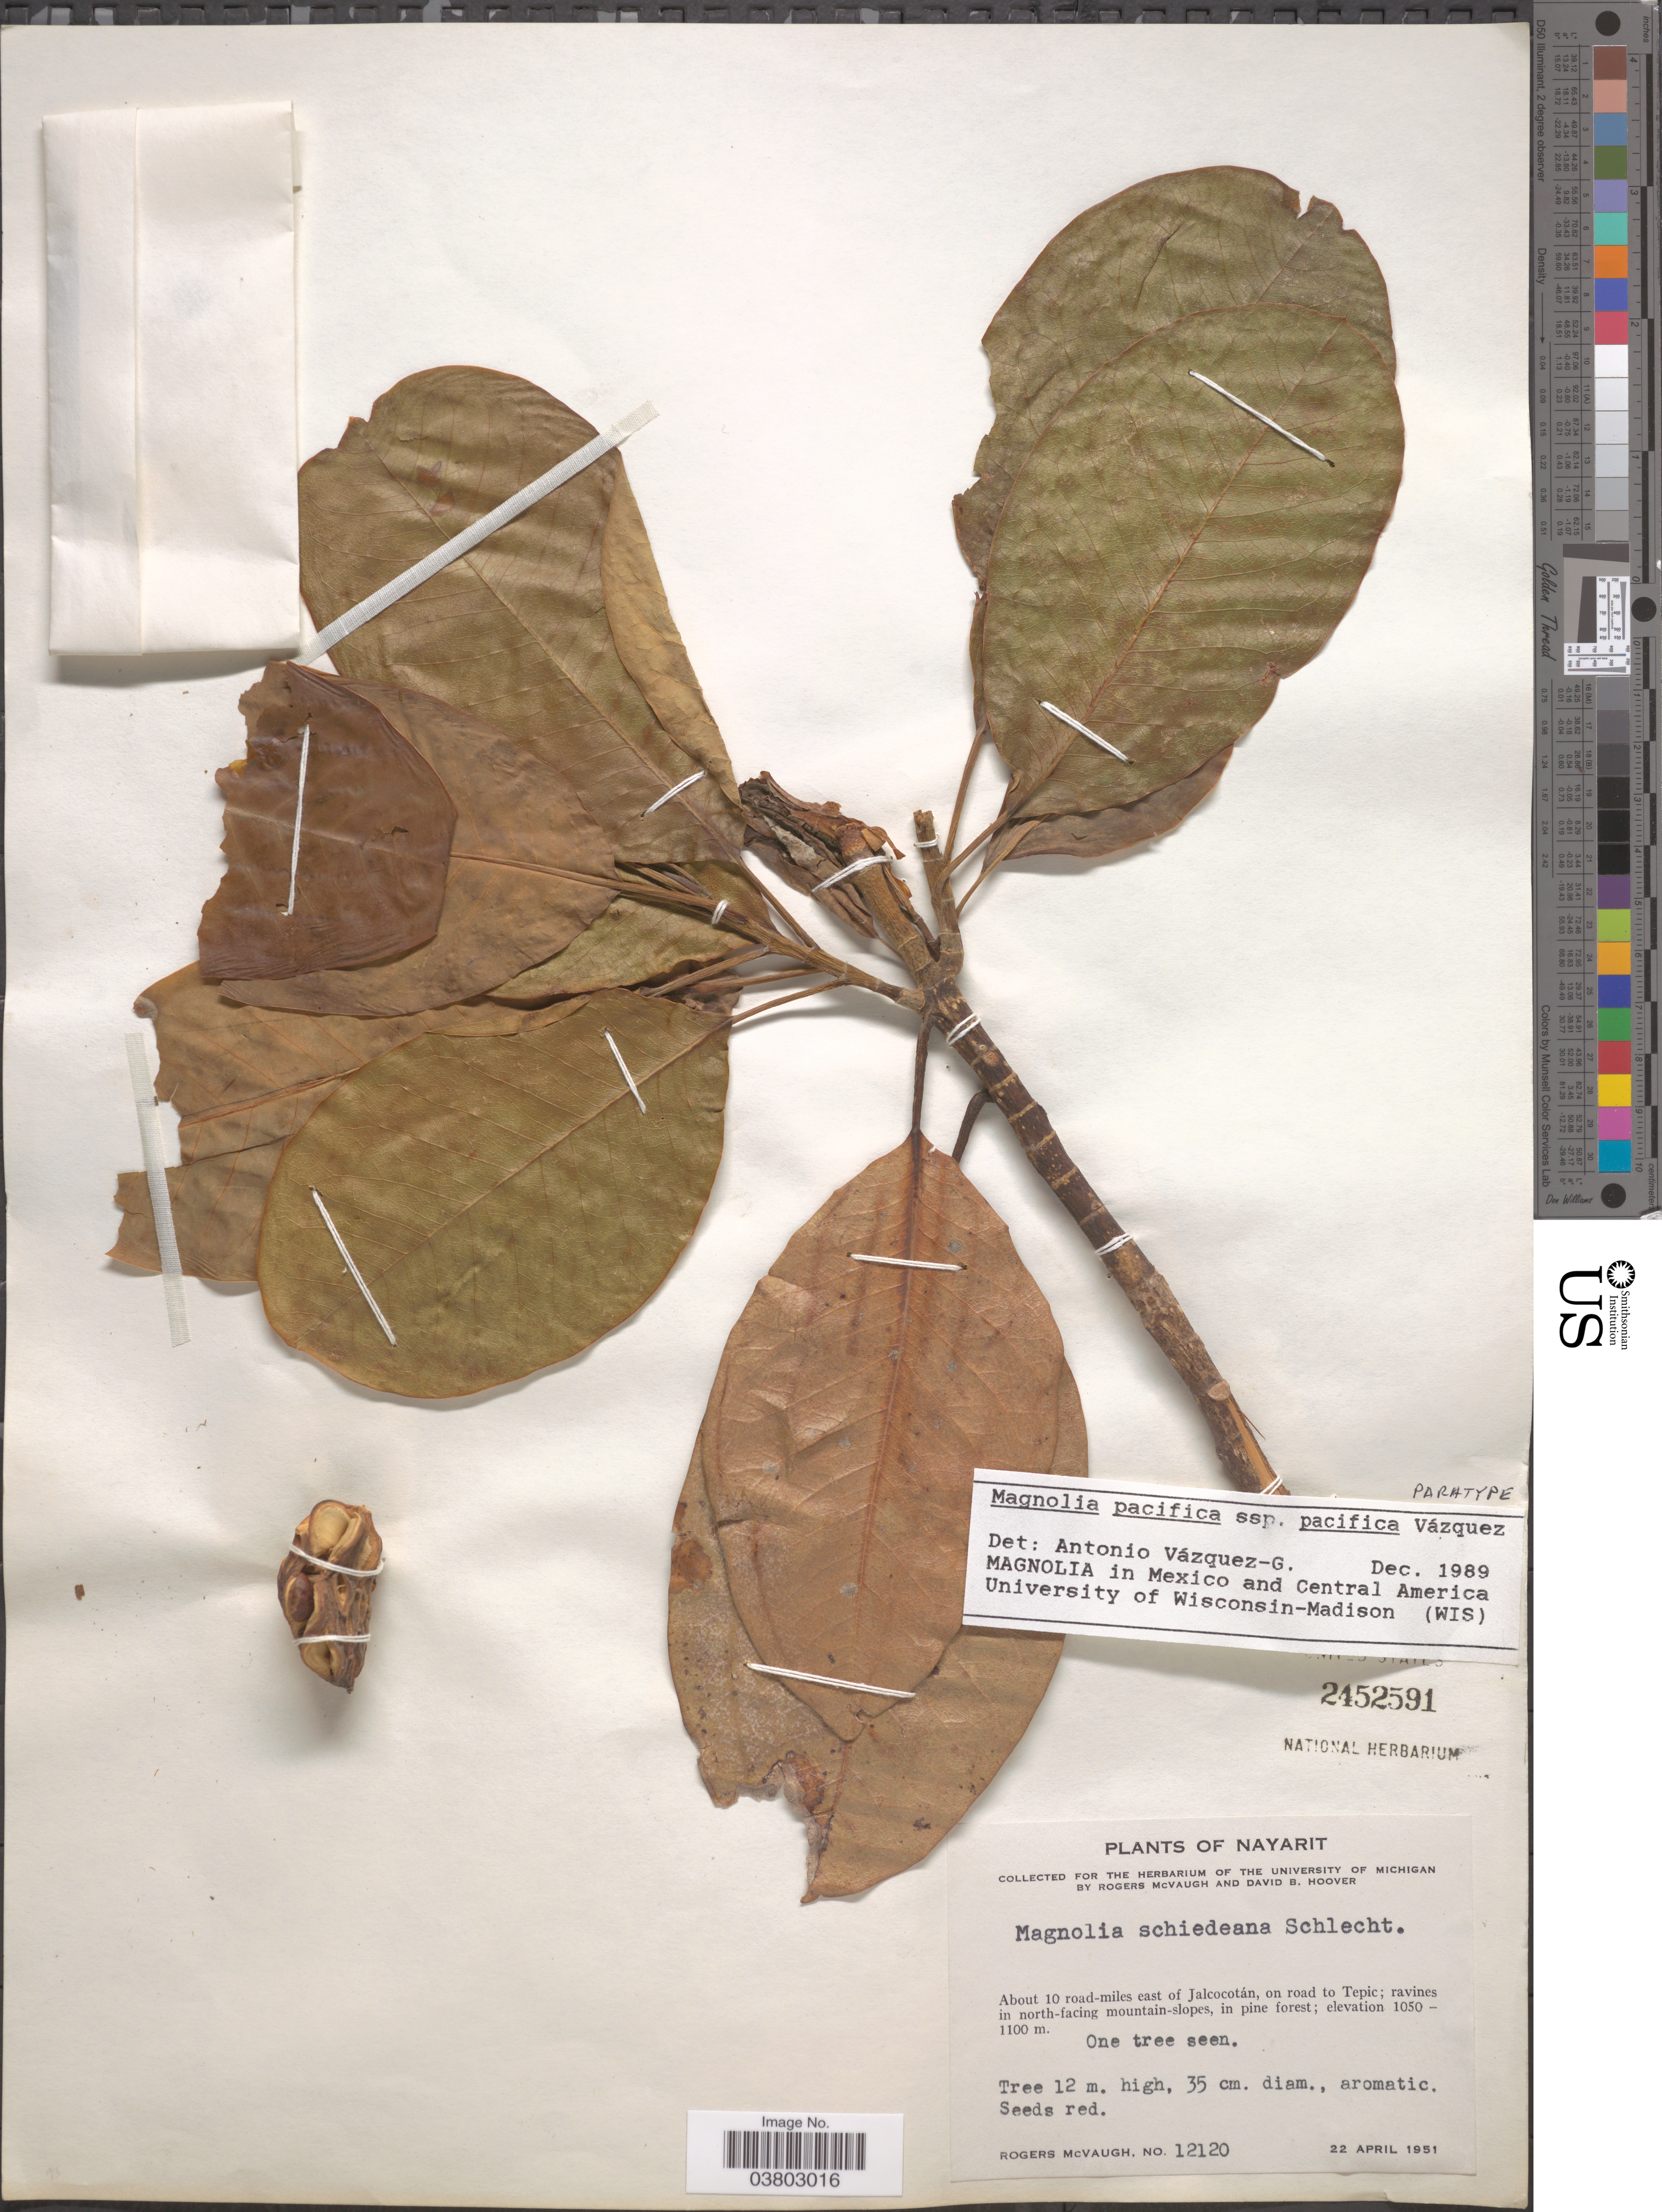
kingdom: Plantae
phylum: Tracheophyta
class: Magnoliopsida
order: Magnoliales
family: Magnoliaceae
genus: Magnolia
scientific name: Magnolia pacifica subsp. pacifica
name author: A. Vázquez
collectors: R. McVaugh & D. B. Hoover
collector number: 12120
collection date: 1951-04-22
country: Mexico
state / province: Nayarit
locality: About 10 road-miles east of Jalcocotán, on road to Tepic; ravines in north-facing mountain-slopes, in pine forest.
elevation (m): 1050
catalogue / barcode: US 2452591